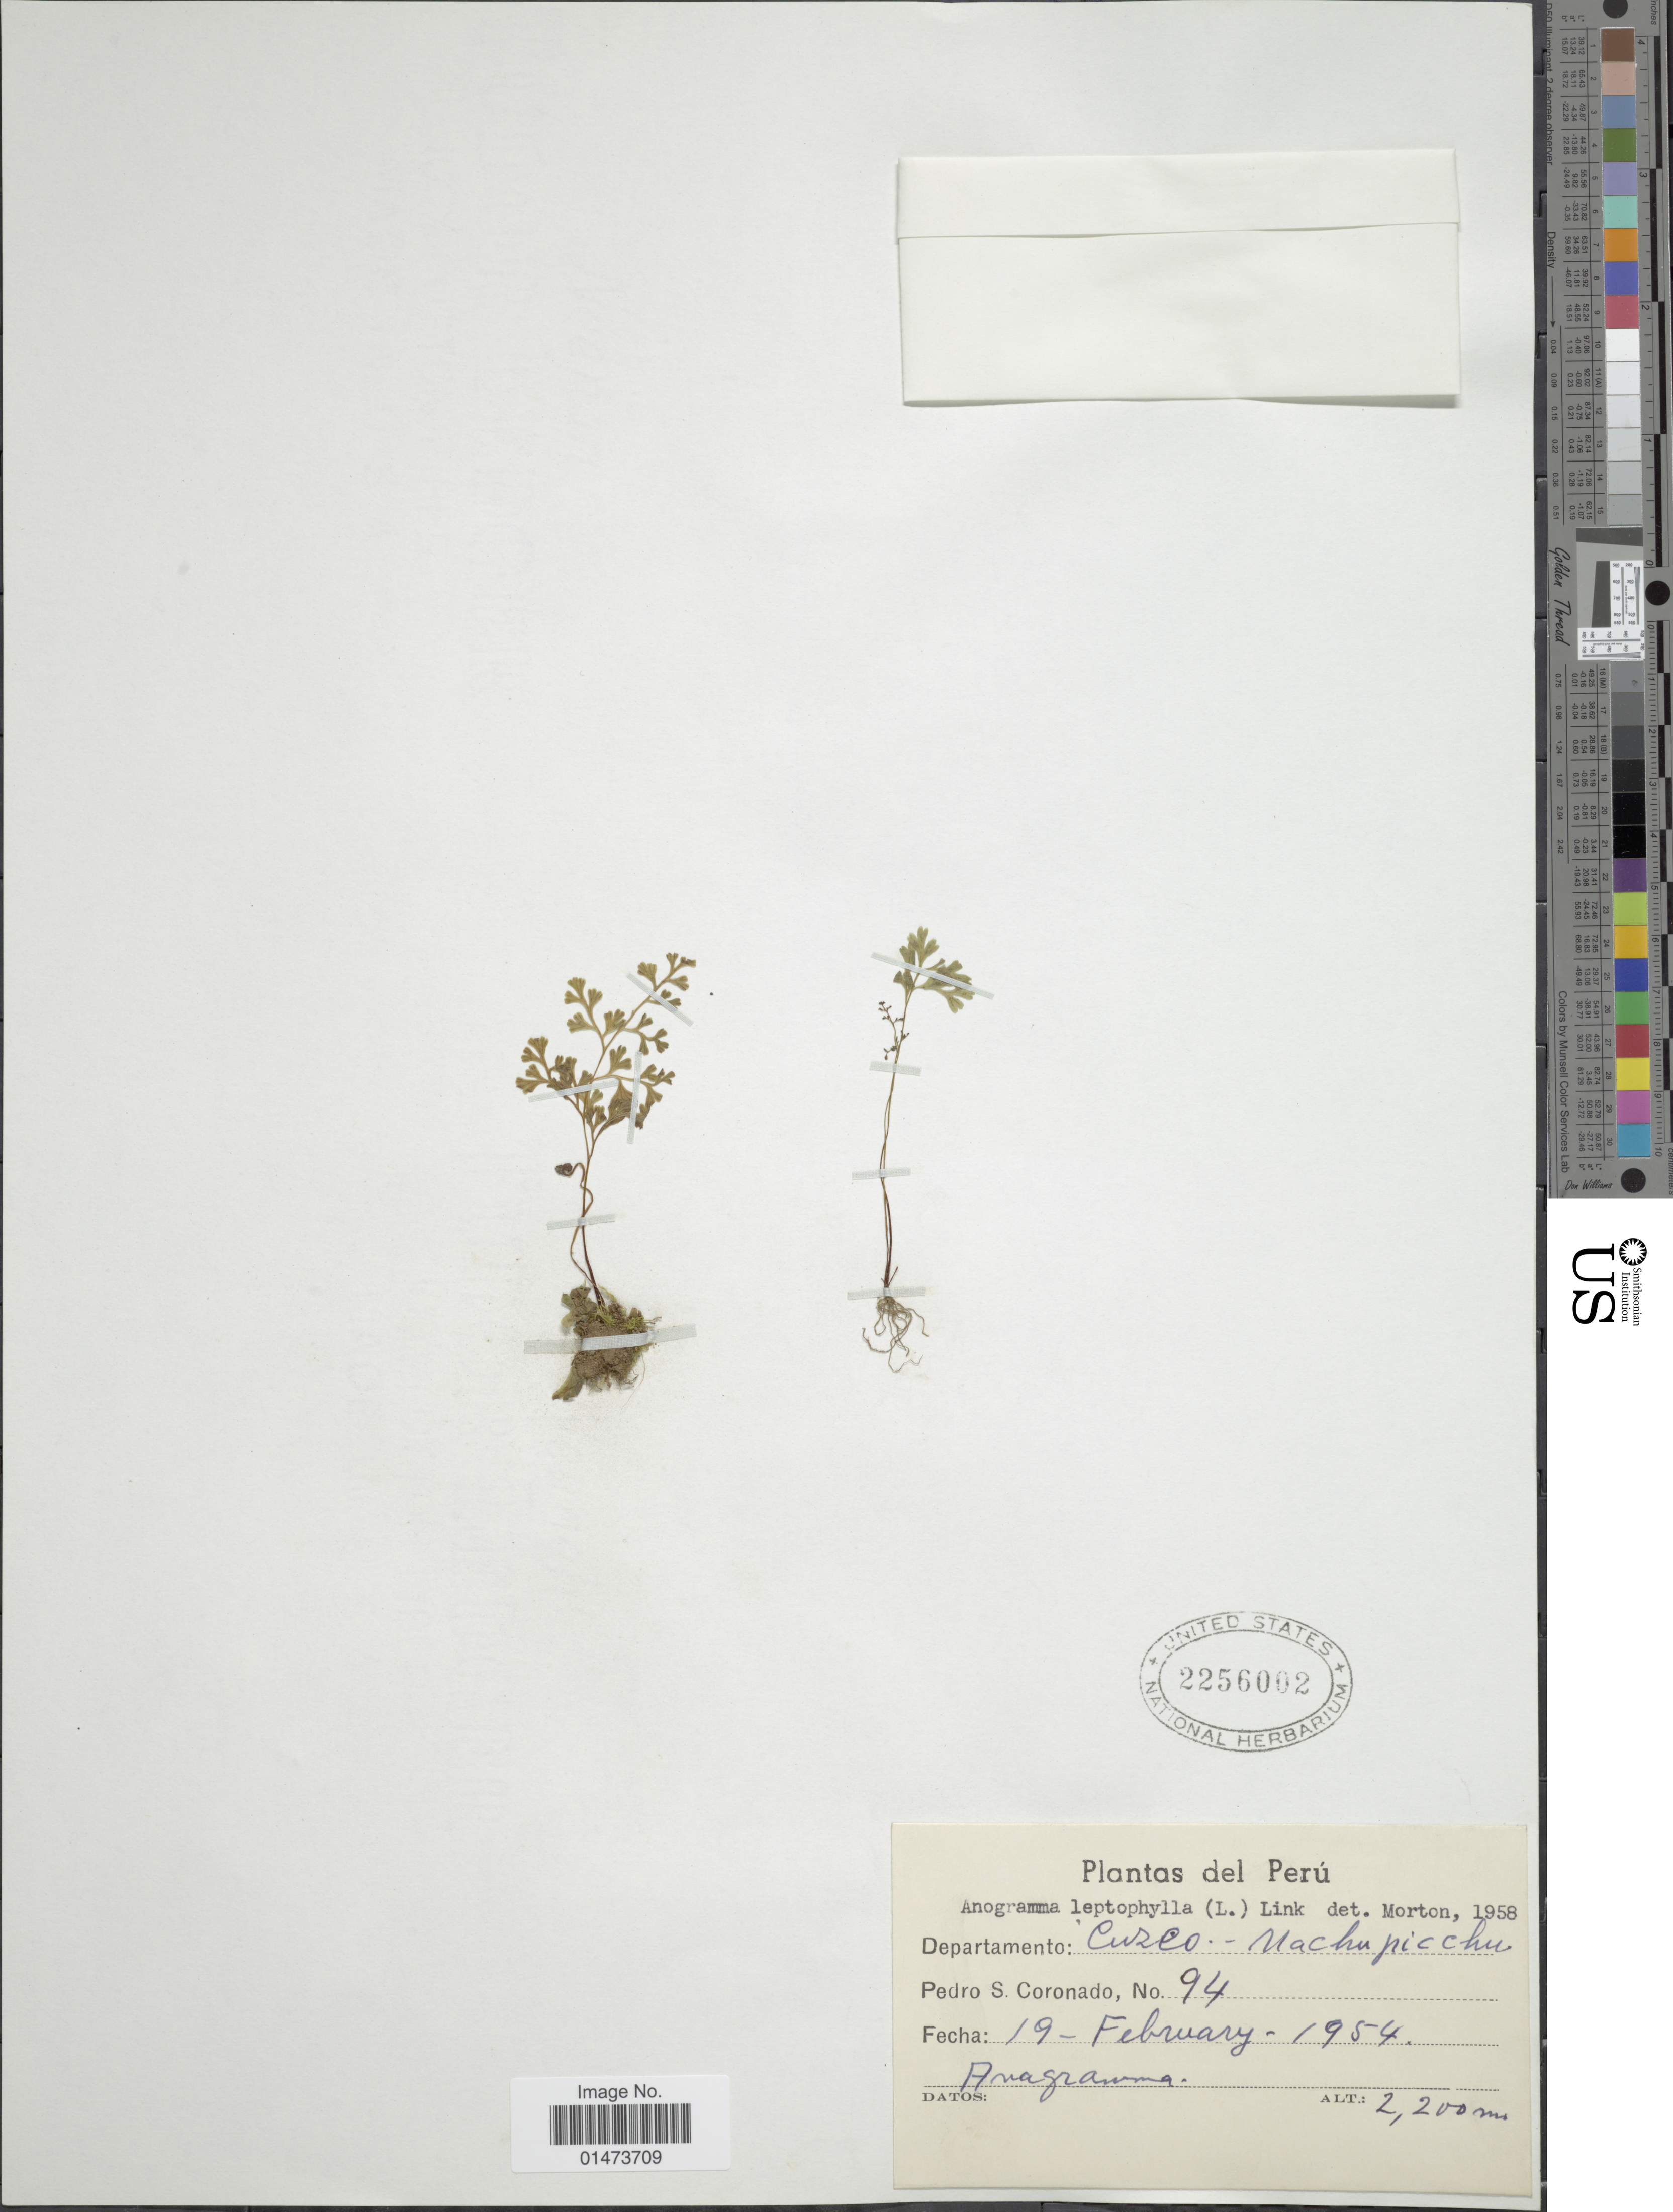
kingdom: Plantae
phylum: Tracheophyta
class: Polypodiopsida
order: Polypodiales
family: Pteridaceae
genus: Anogramma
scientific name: Anogramma leptophylla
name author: (L.) Link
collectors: P. Coronado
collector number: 94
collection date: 1954-02-19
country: Peru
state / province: Cusco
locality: Machupicchu, Cuzco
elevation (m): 2200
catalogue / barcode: US 2256002